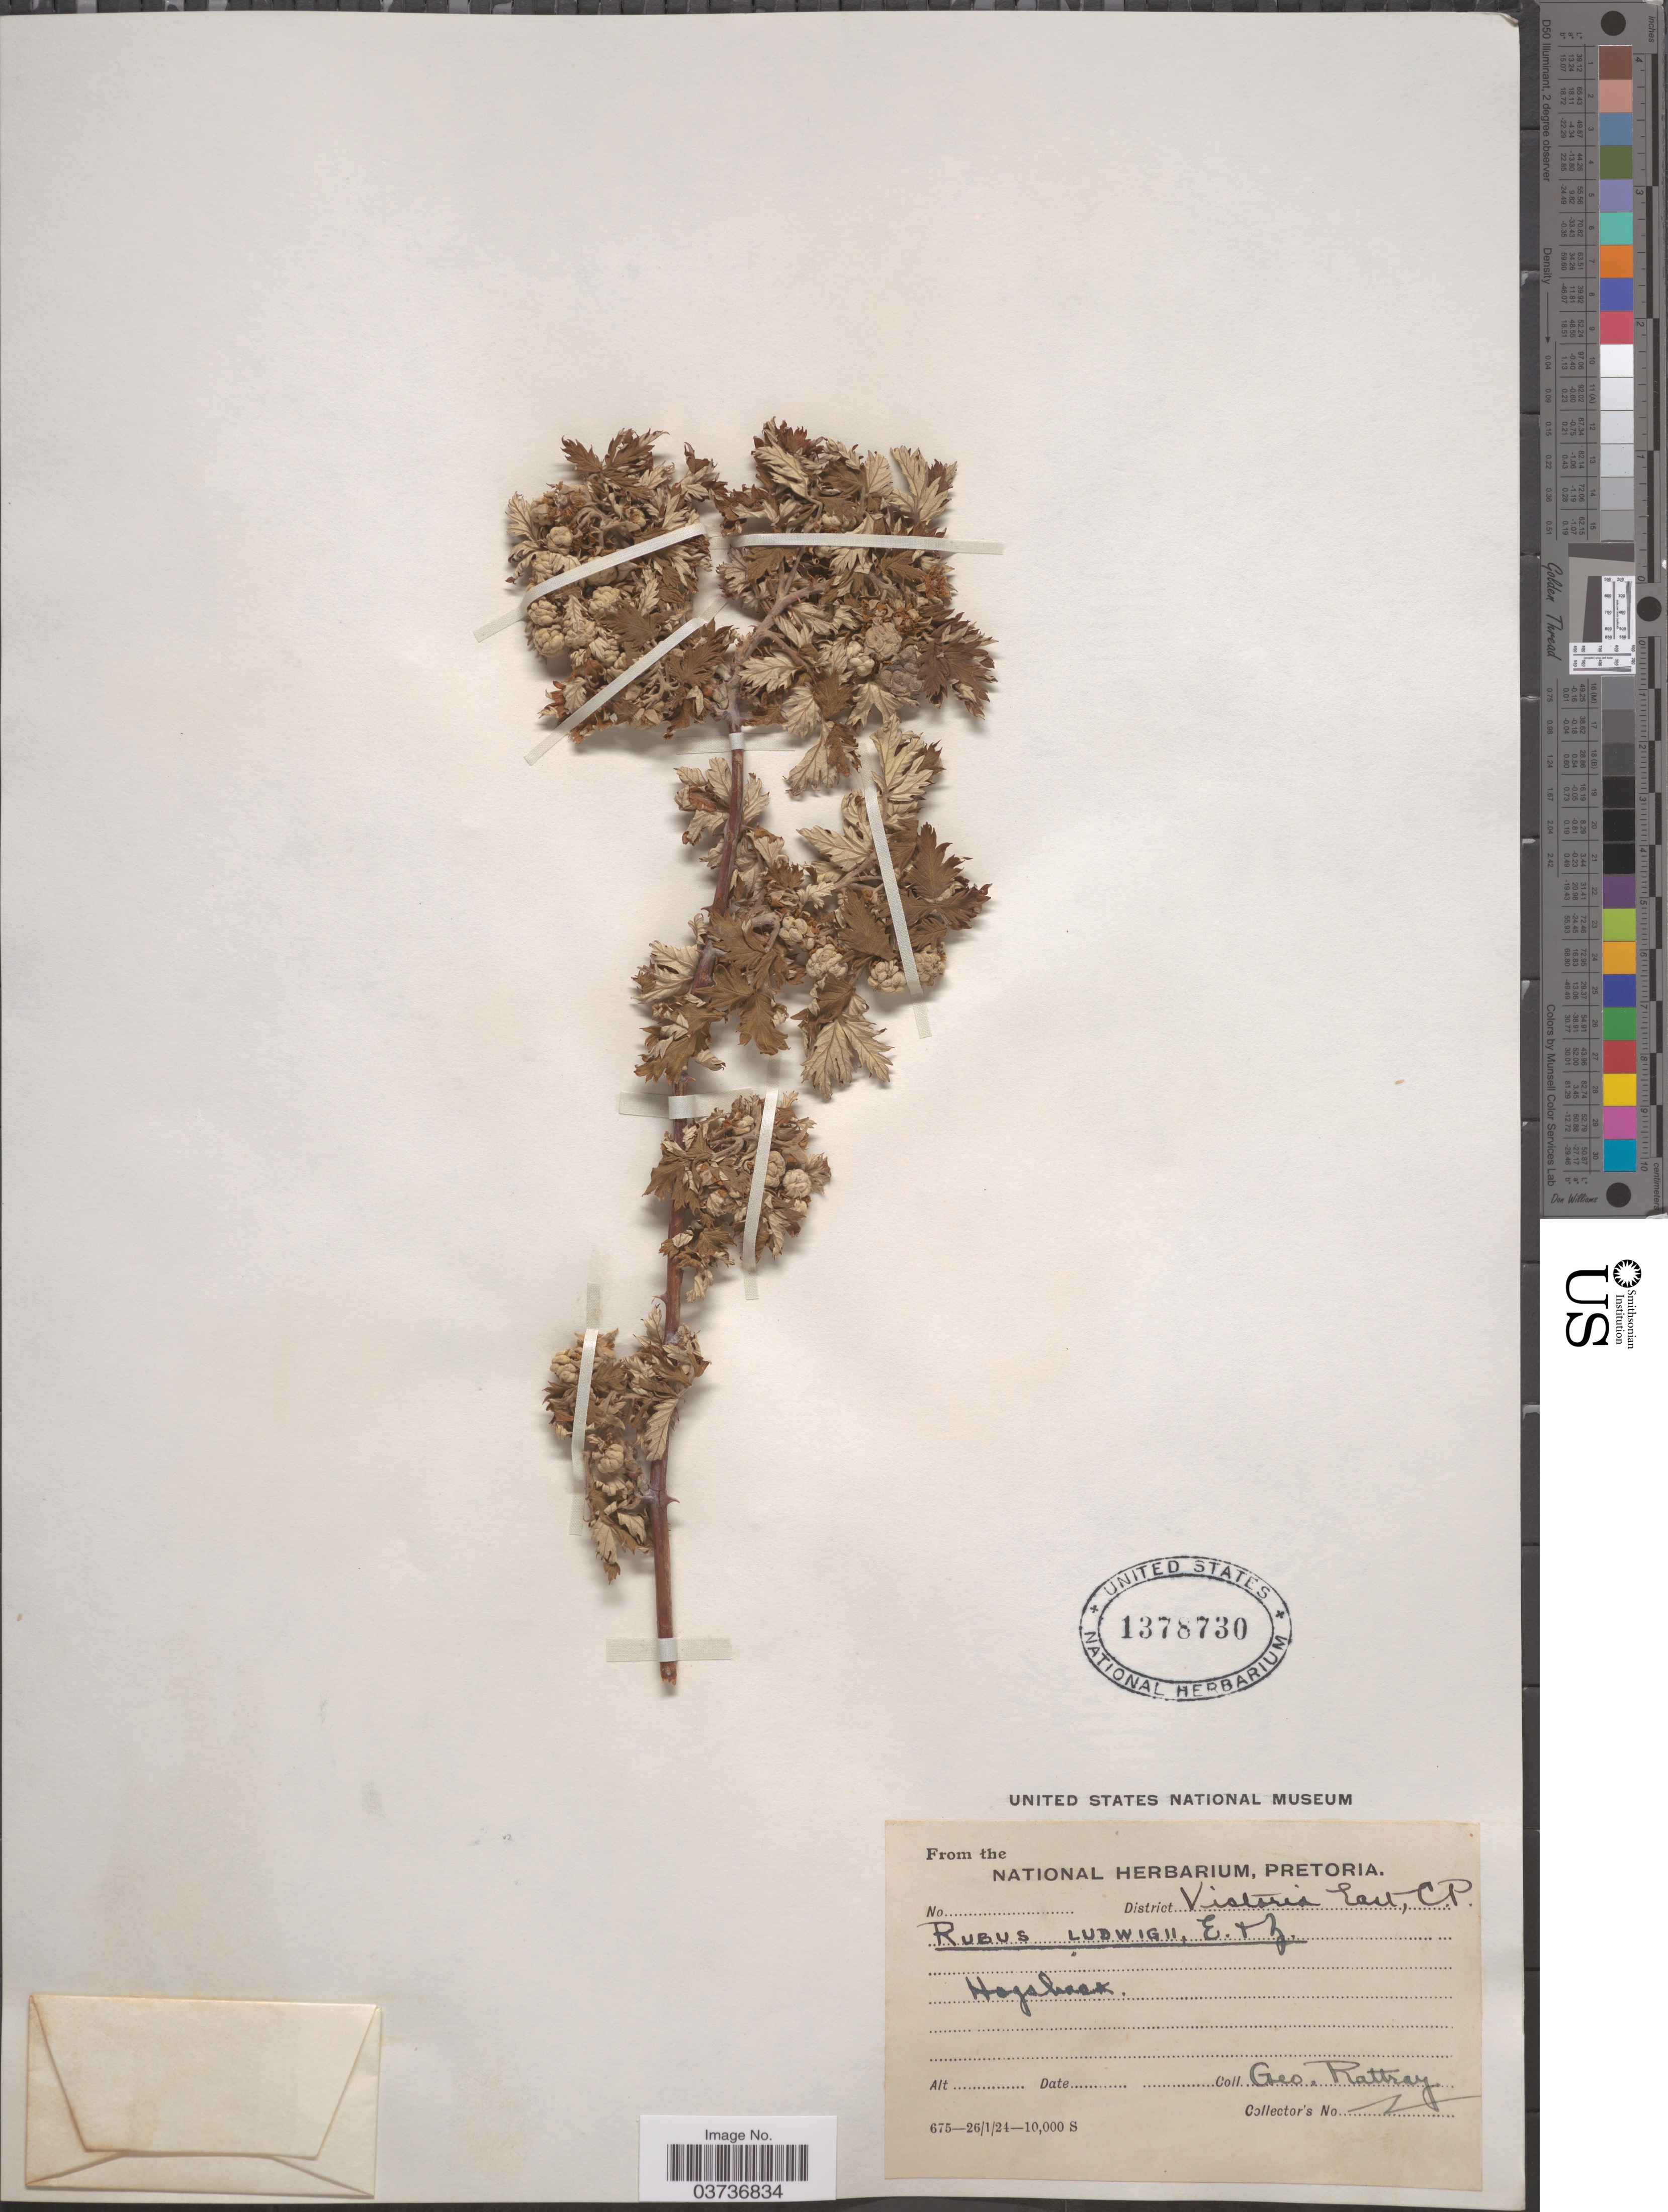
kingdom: Plantae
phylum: Tracheophyta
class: Magnoliopsida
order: Rosales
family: Rosaceae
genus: Rubus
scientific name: Rubus ludwigii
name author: Eckl. & Zeyh.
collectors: G. Rattray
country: South Africa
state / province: Eastern Cape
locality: District Victoria East, C. P. Hogsback.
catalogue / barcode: US 1378730